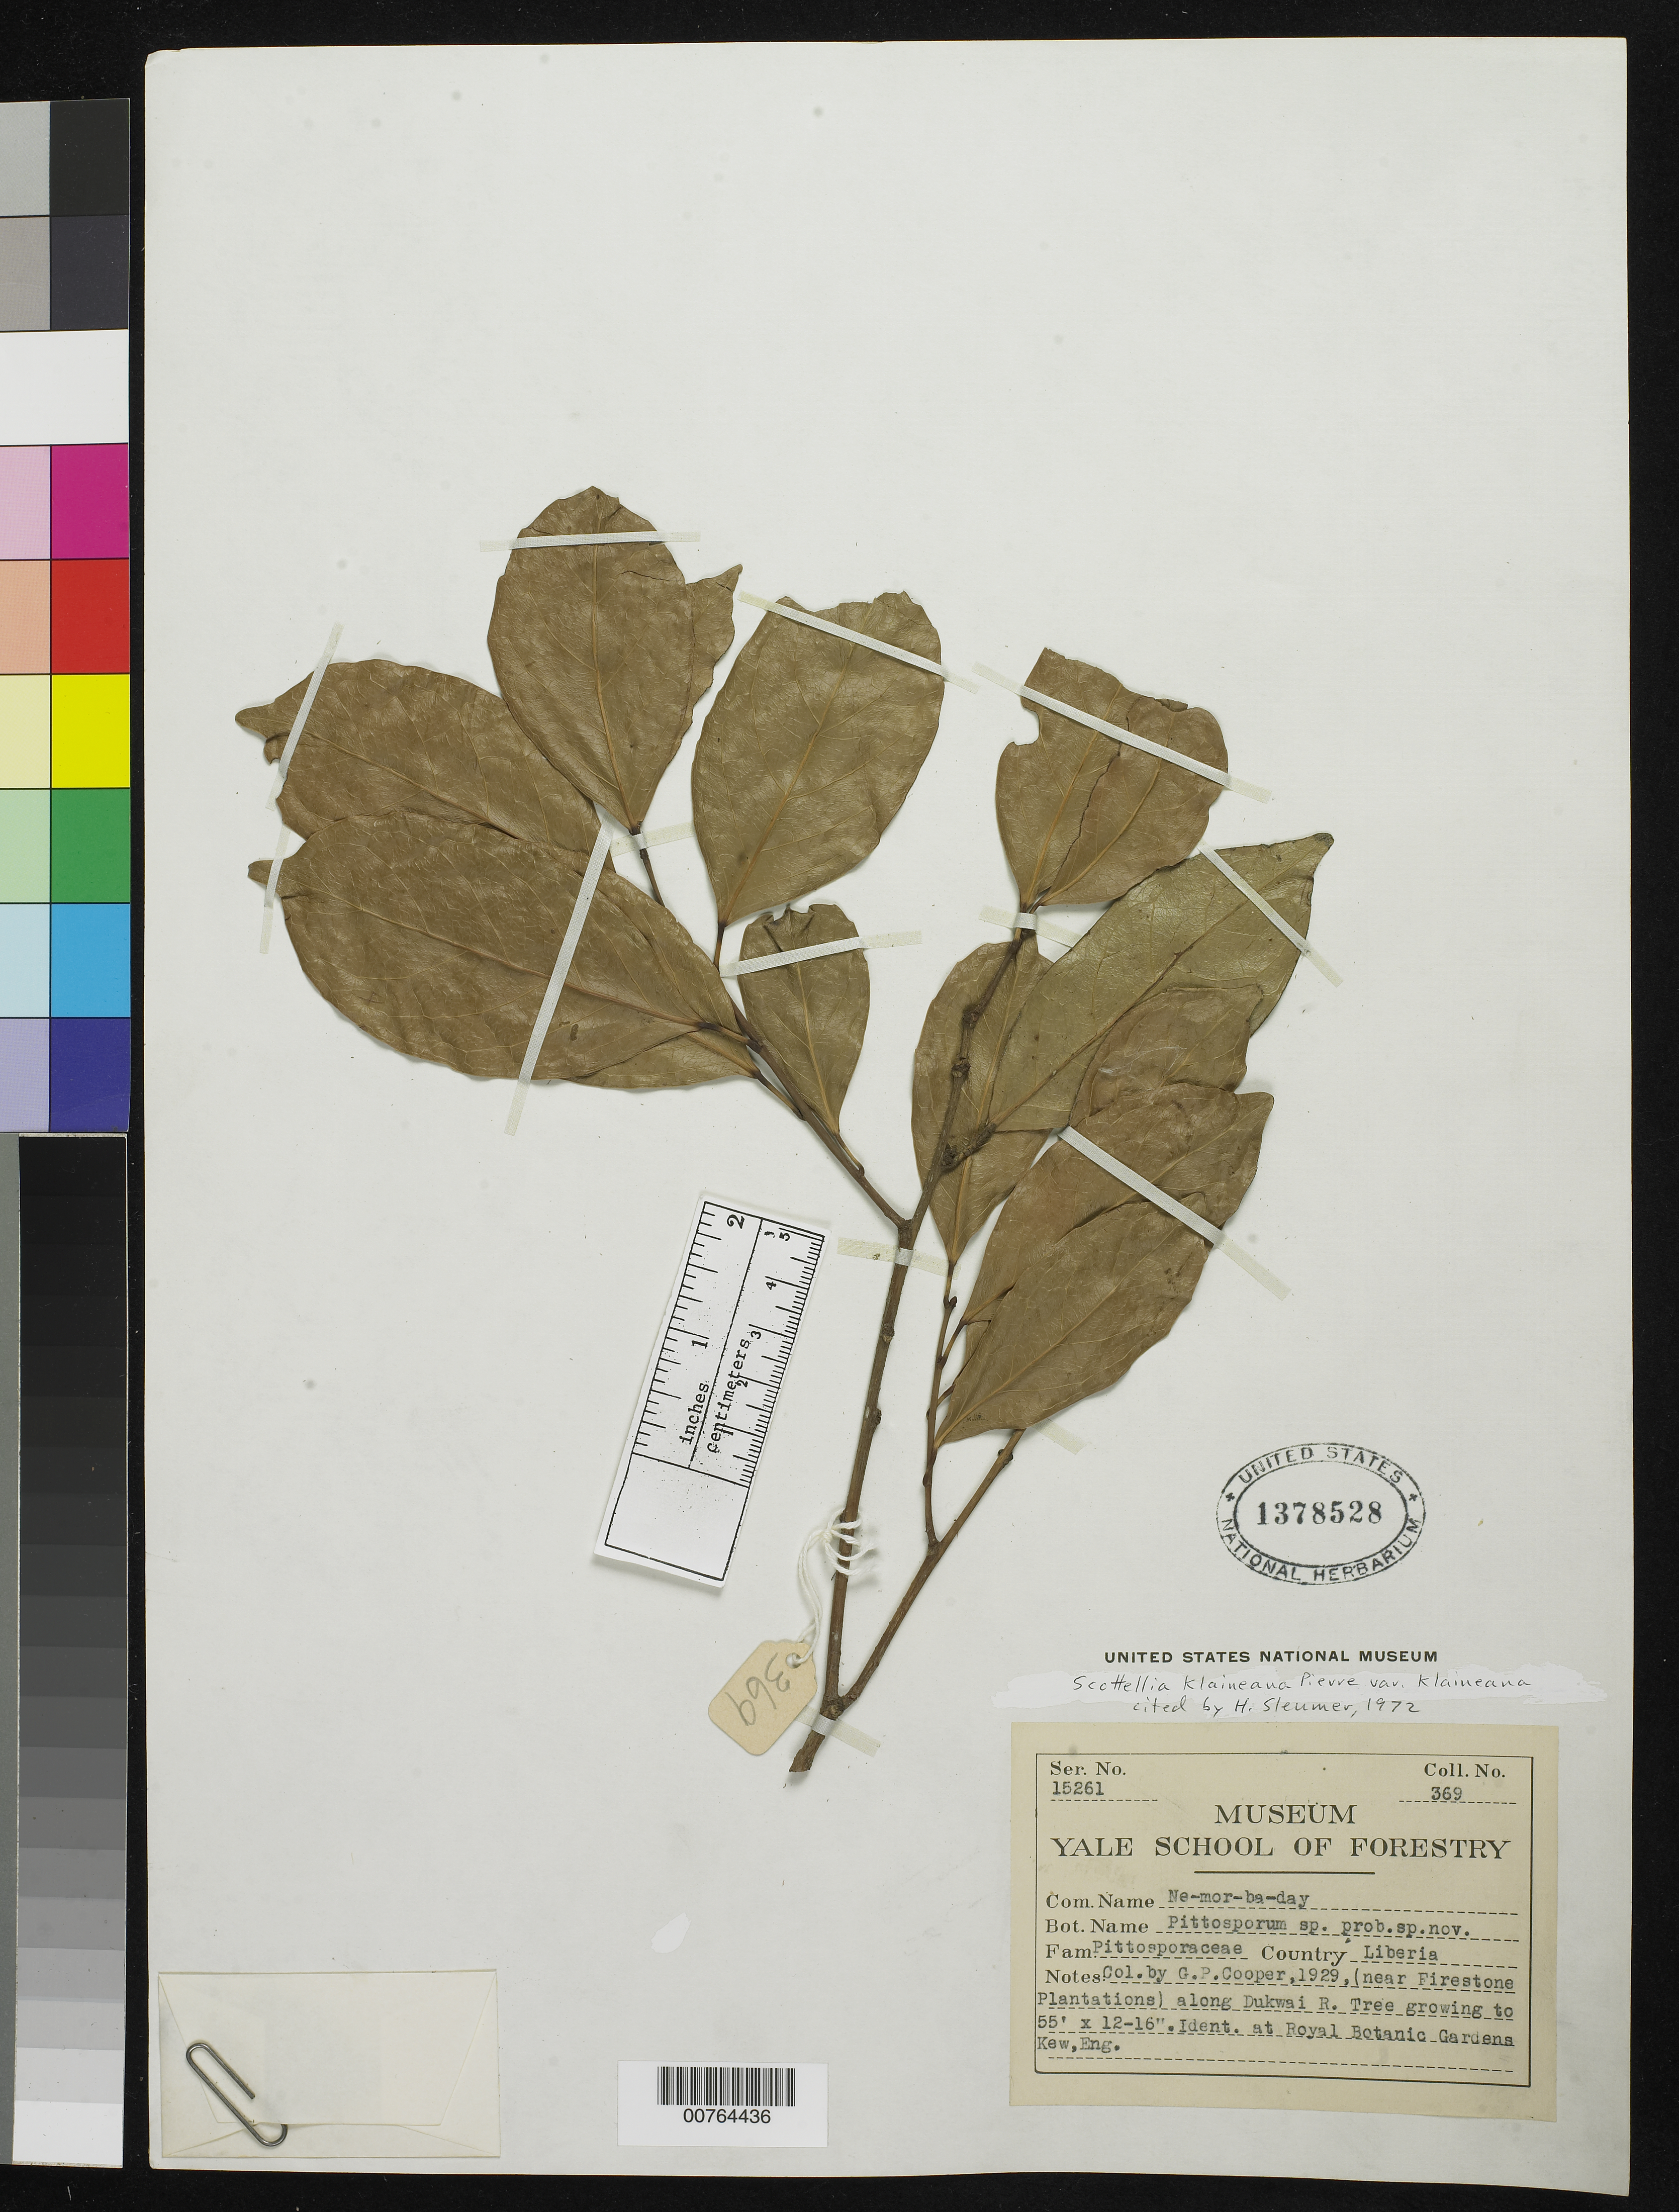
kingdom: Plantae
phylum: Tracheophyta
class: Magnoliopsida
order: Malpighiales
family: Achariaceae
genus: Scottellia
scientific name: Scottellia klaineana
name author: Pierre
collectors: G. Cooper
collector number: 369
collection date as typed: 1929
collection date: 1929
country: Liberia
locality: (near Firestone Plantations) along Dukwai R.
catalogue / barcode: US 1378528